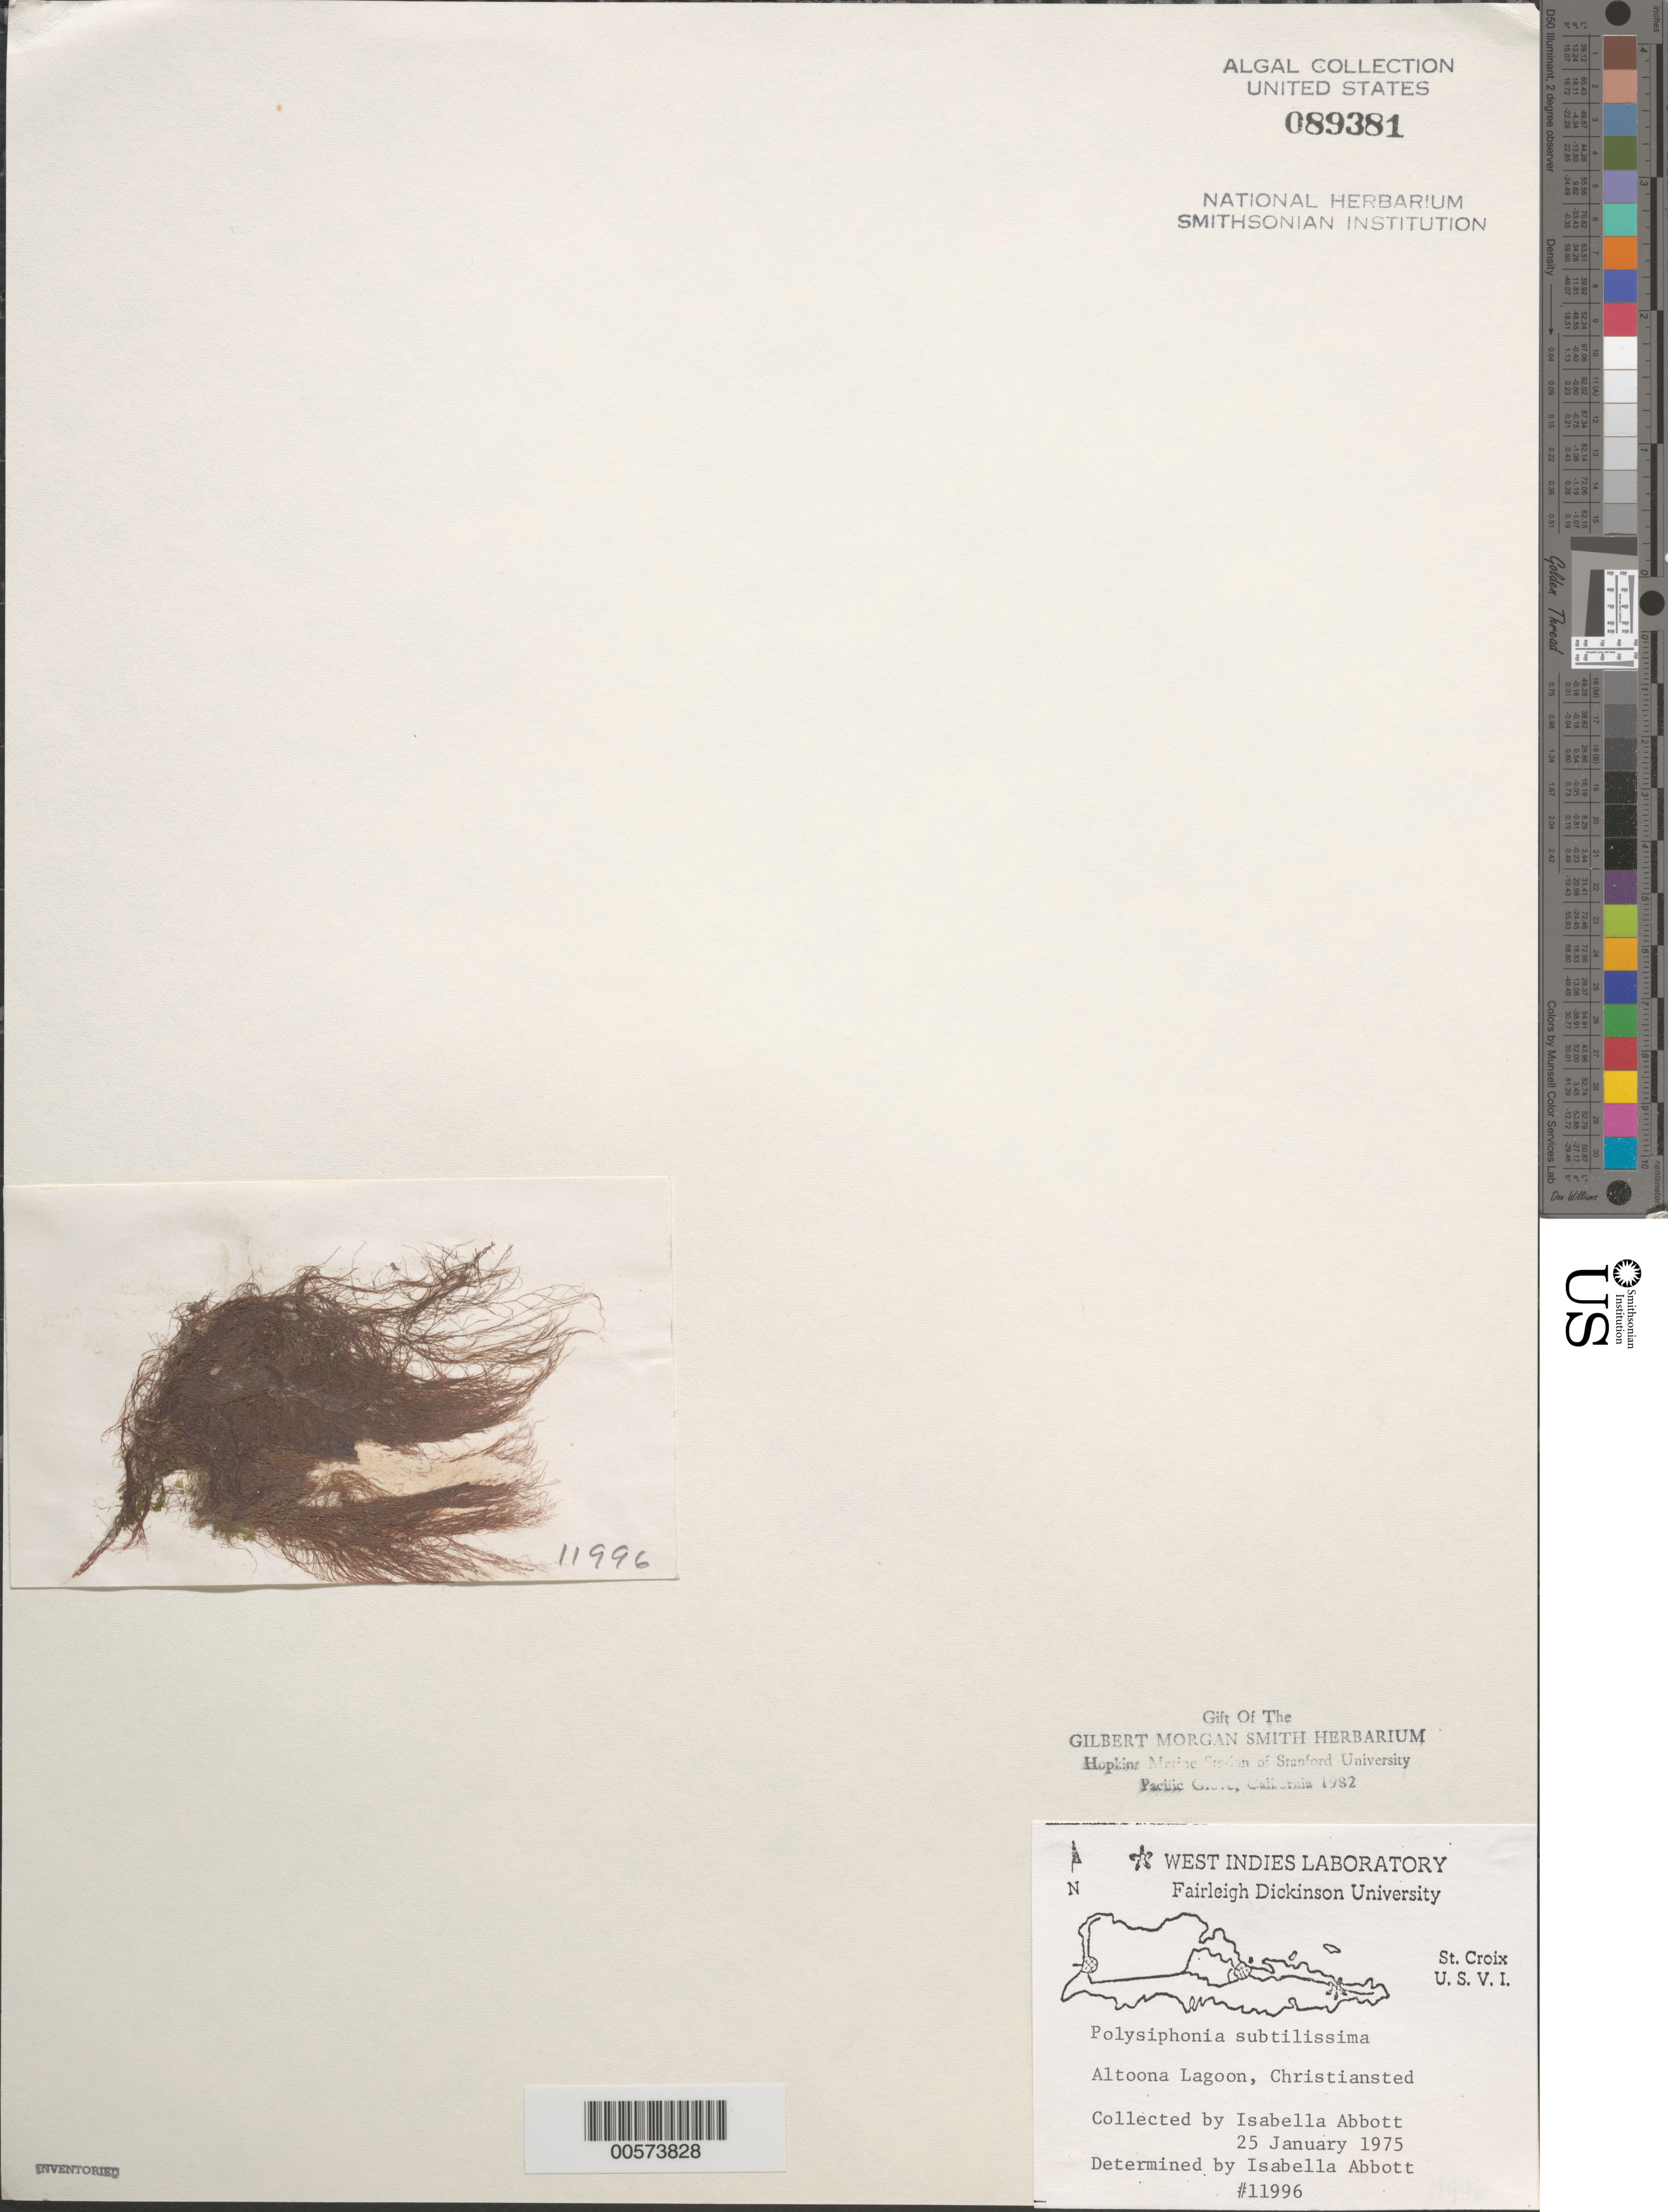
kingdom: Plantae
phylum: Rhodophyta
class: Florideophyceae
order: Ceramiales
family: Rhodomelaceae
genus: Polysiphonia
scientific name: Polysiphonia subtilissima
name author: Mont.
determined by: Abbott, Isabella A.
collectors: I. A. Abbott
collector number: IAA 11996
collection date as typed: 25 Jan 1975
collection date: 1975-01-25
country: U.S. Virgin Islands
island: St. Croix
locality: Altoona Lagoon, Christiansted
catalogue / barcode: US 89381